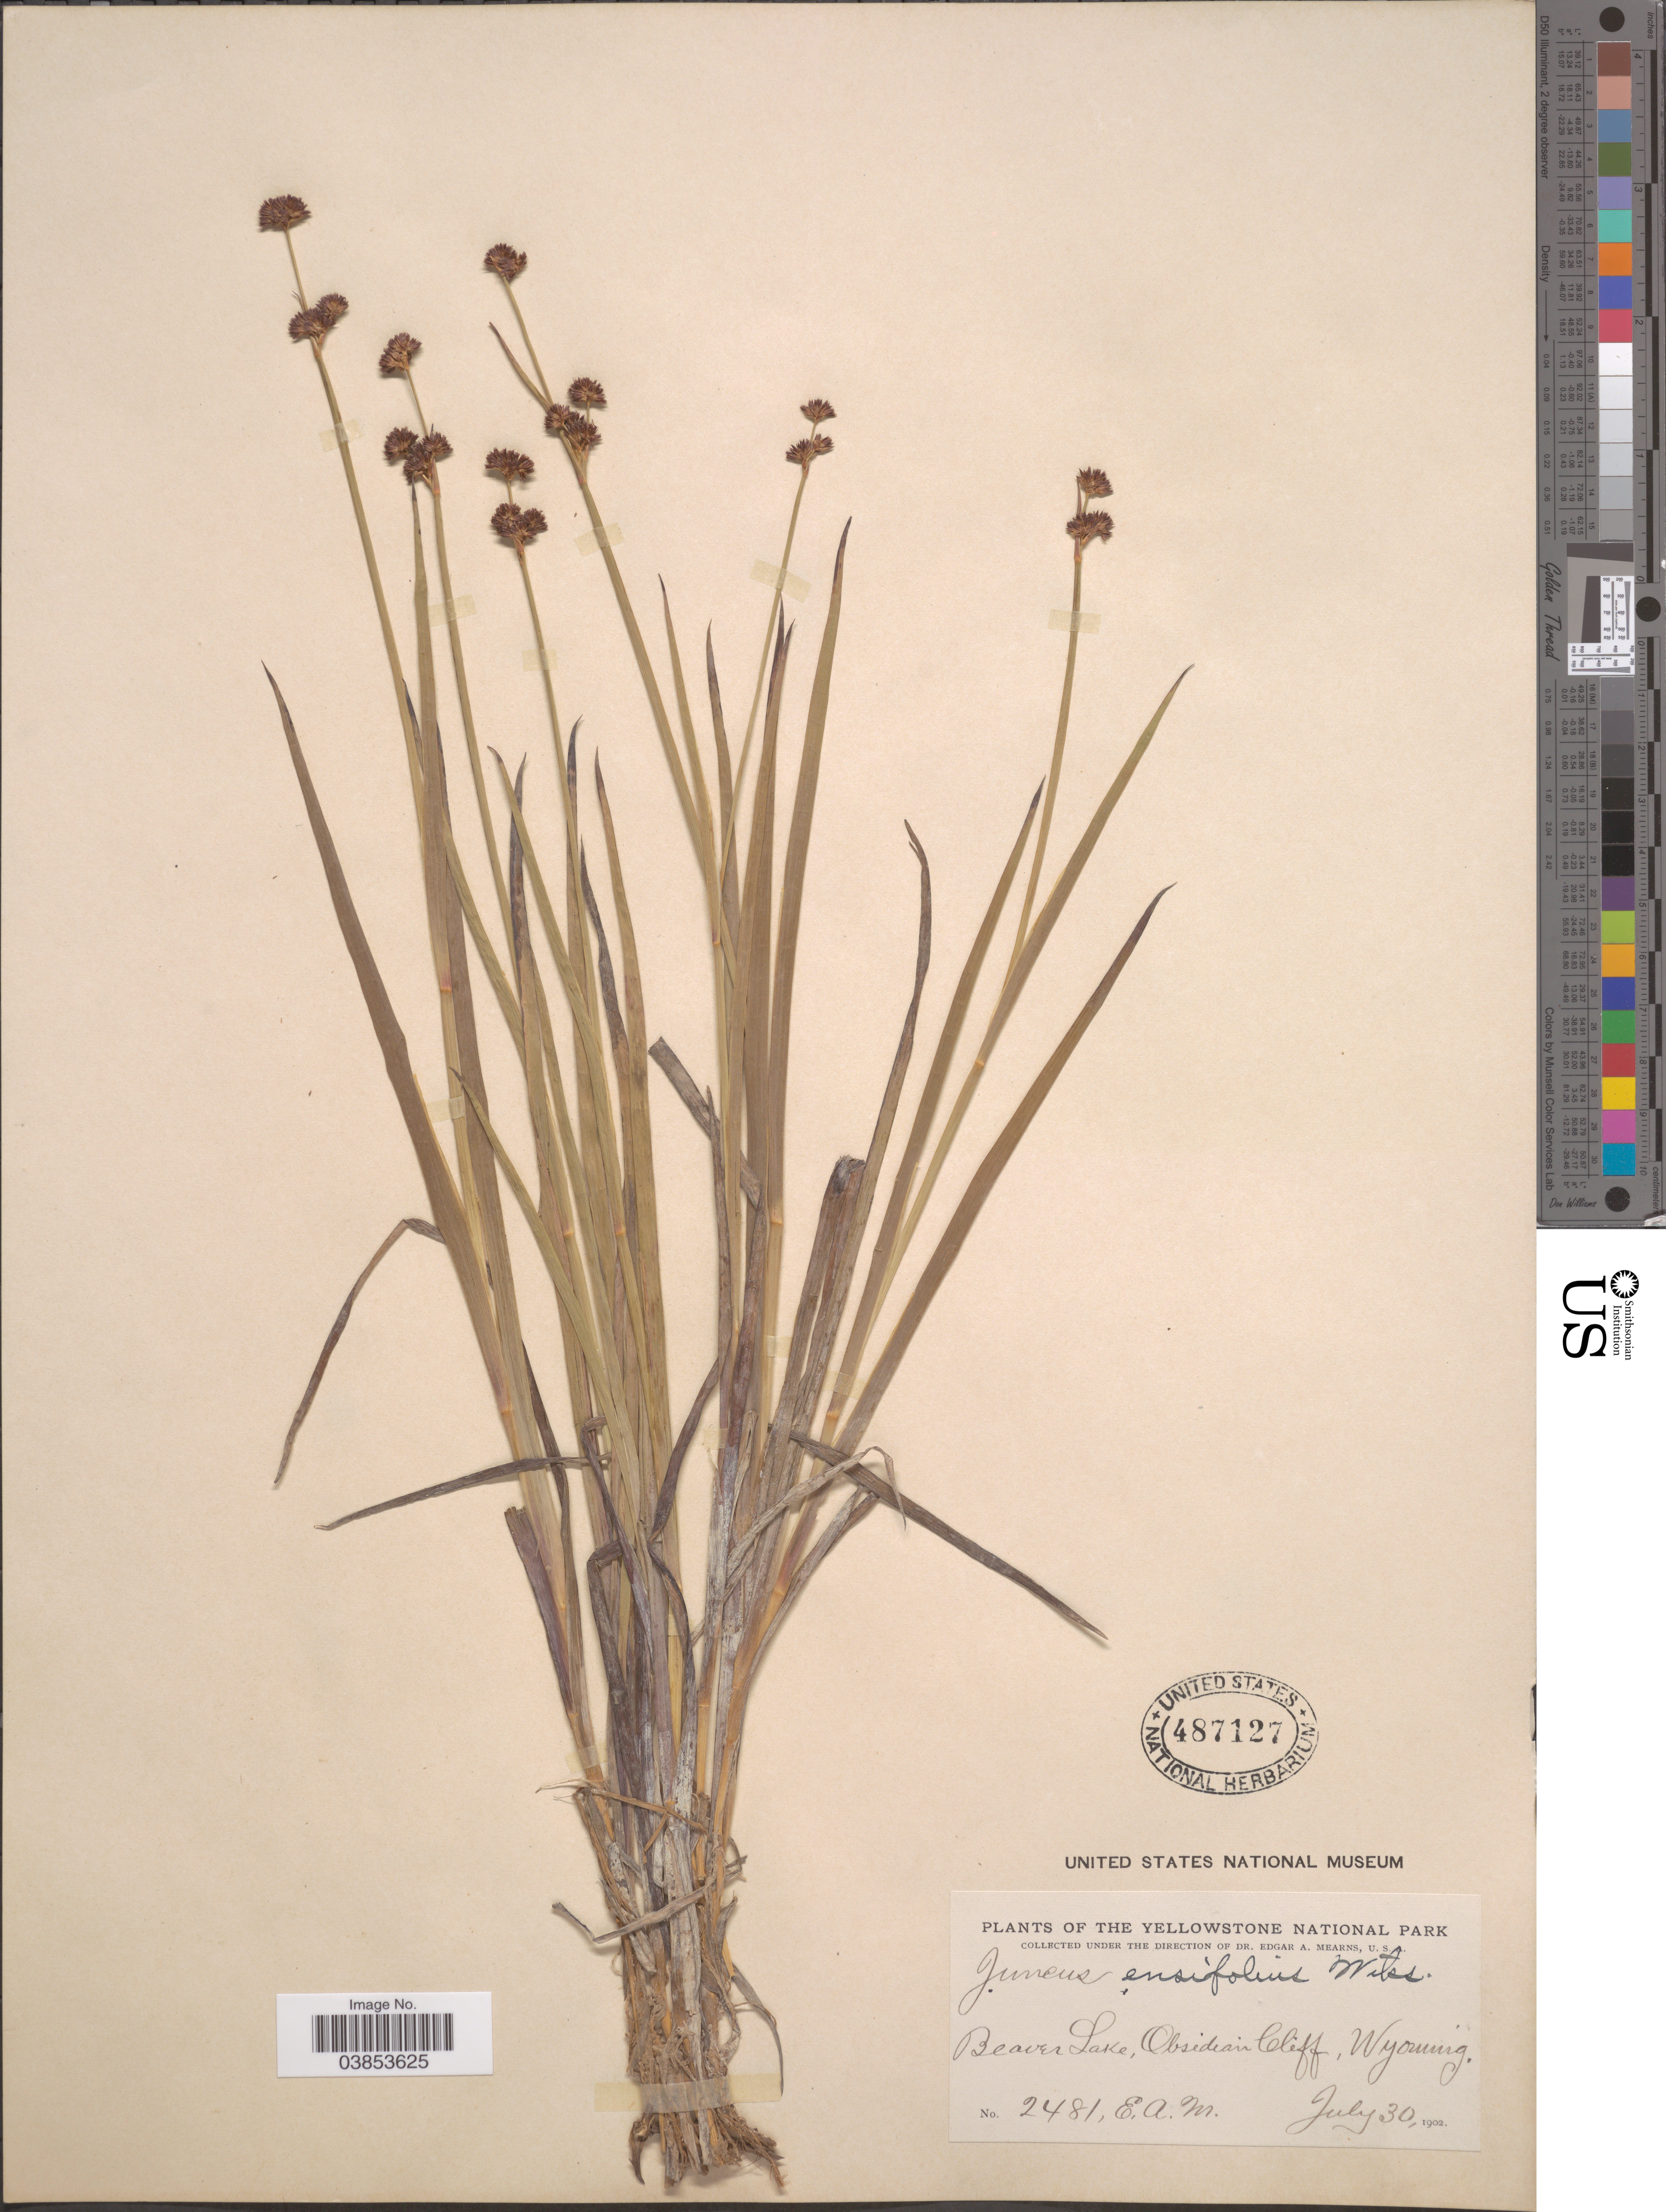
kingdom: Plantae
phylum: Tracheophyta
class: Liliopsida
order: Poales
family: Juncaceae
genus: Juncus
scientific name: Juncus ensifolius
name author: Wikstr.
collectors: E. A. Mearns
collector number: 2481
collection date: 1902-07-30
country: United States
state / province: Wyoming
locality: Yellowstone National Park. Beaver Lake, Obsidian Cliff.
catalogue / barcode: US 487127